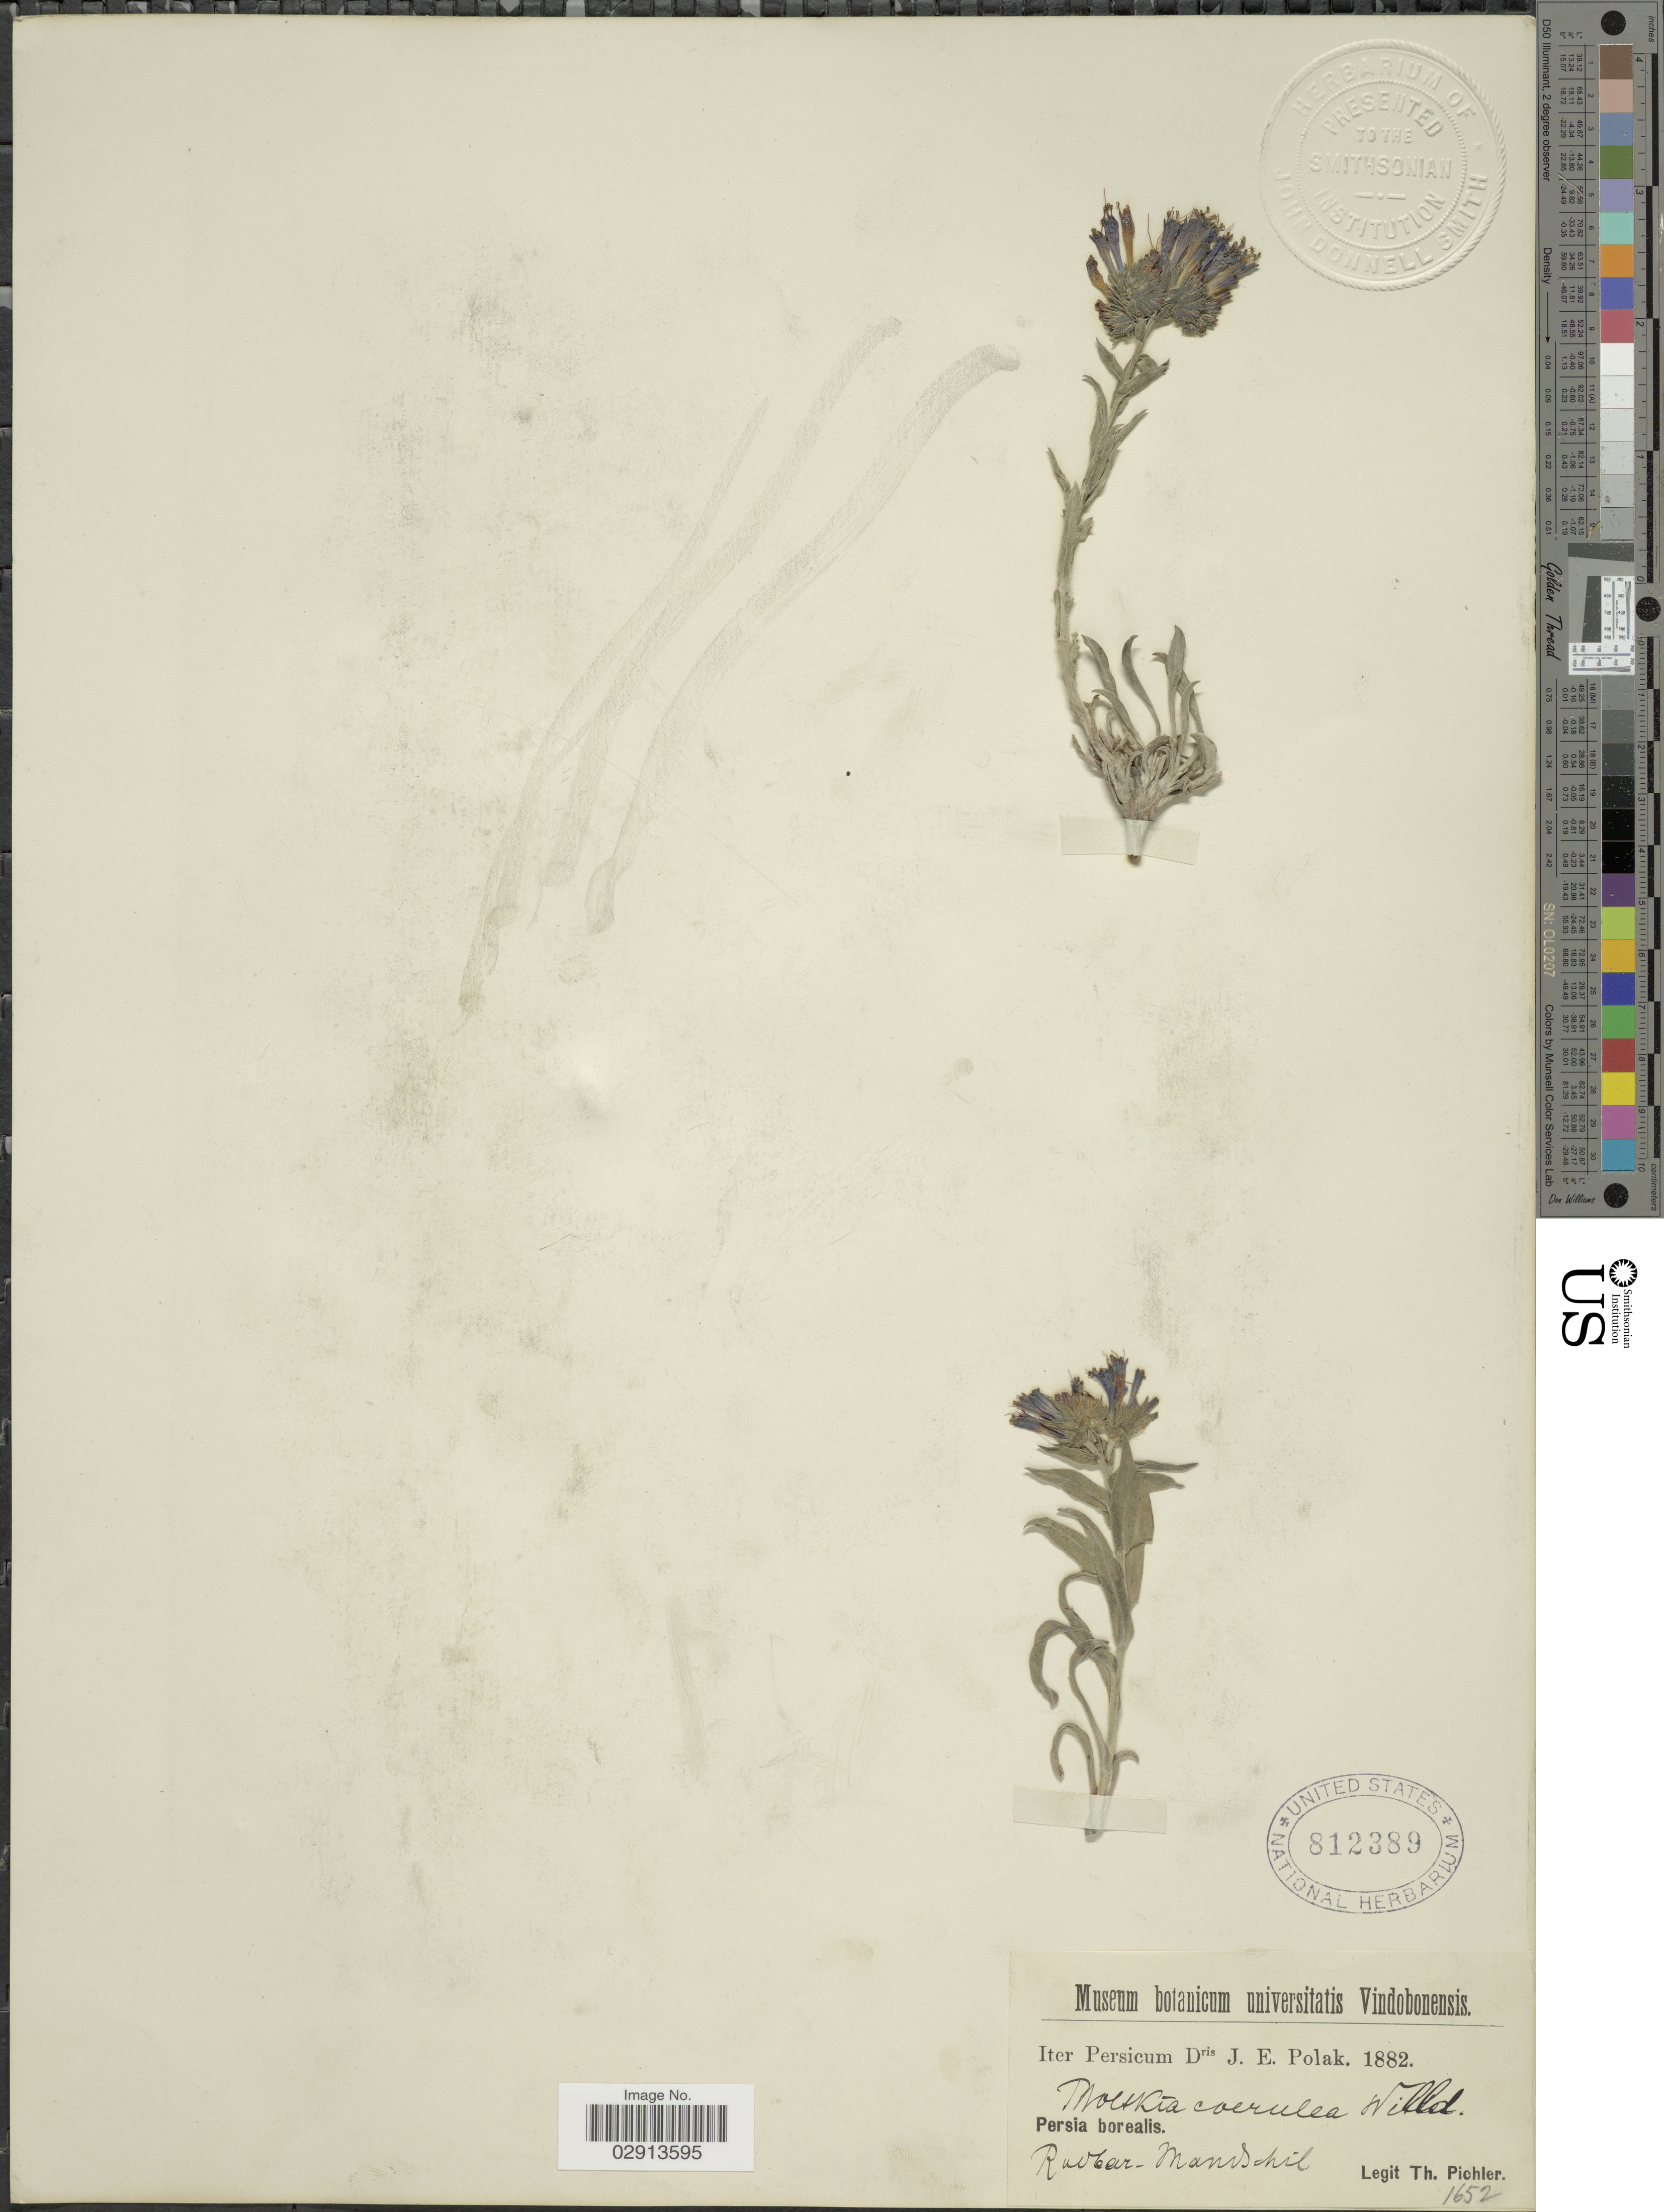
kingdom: Plantae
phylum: Tracheophyta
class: Magnoliopsida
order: Boraginales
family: Boraginaceae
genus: Moltkia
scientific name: Moltkia caerulea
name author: Lehm.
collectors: T. Pichler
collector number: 1652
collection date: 1882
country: Iran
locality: Persia borealis. Ruber - Manschil. [interpreted]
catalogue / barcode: US 812389